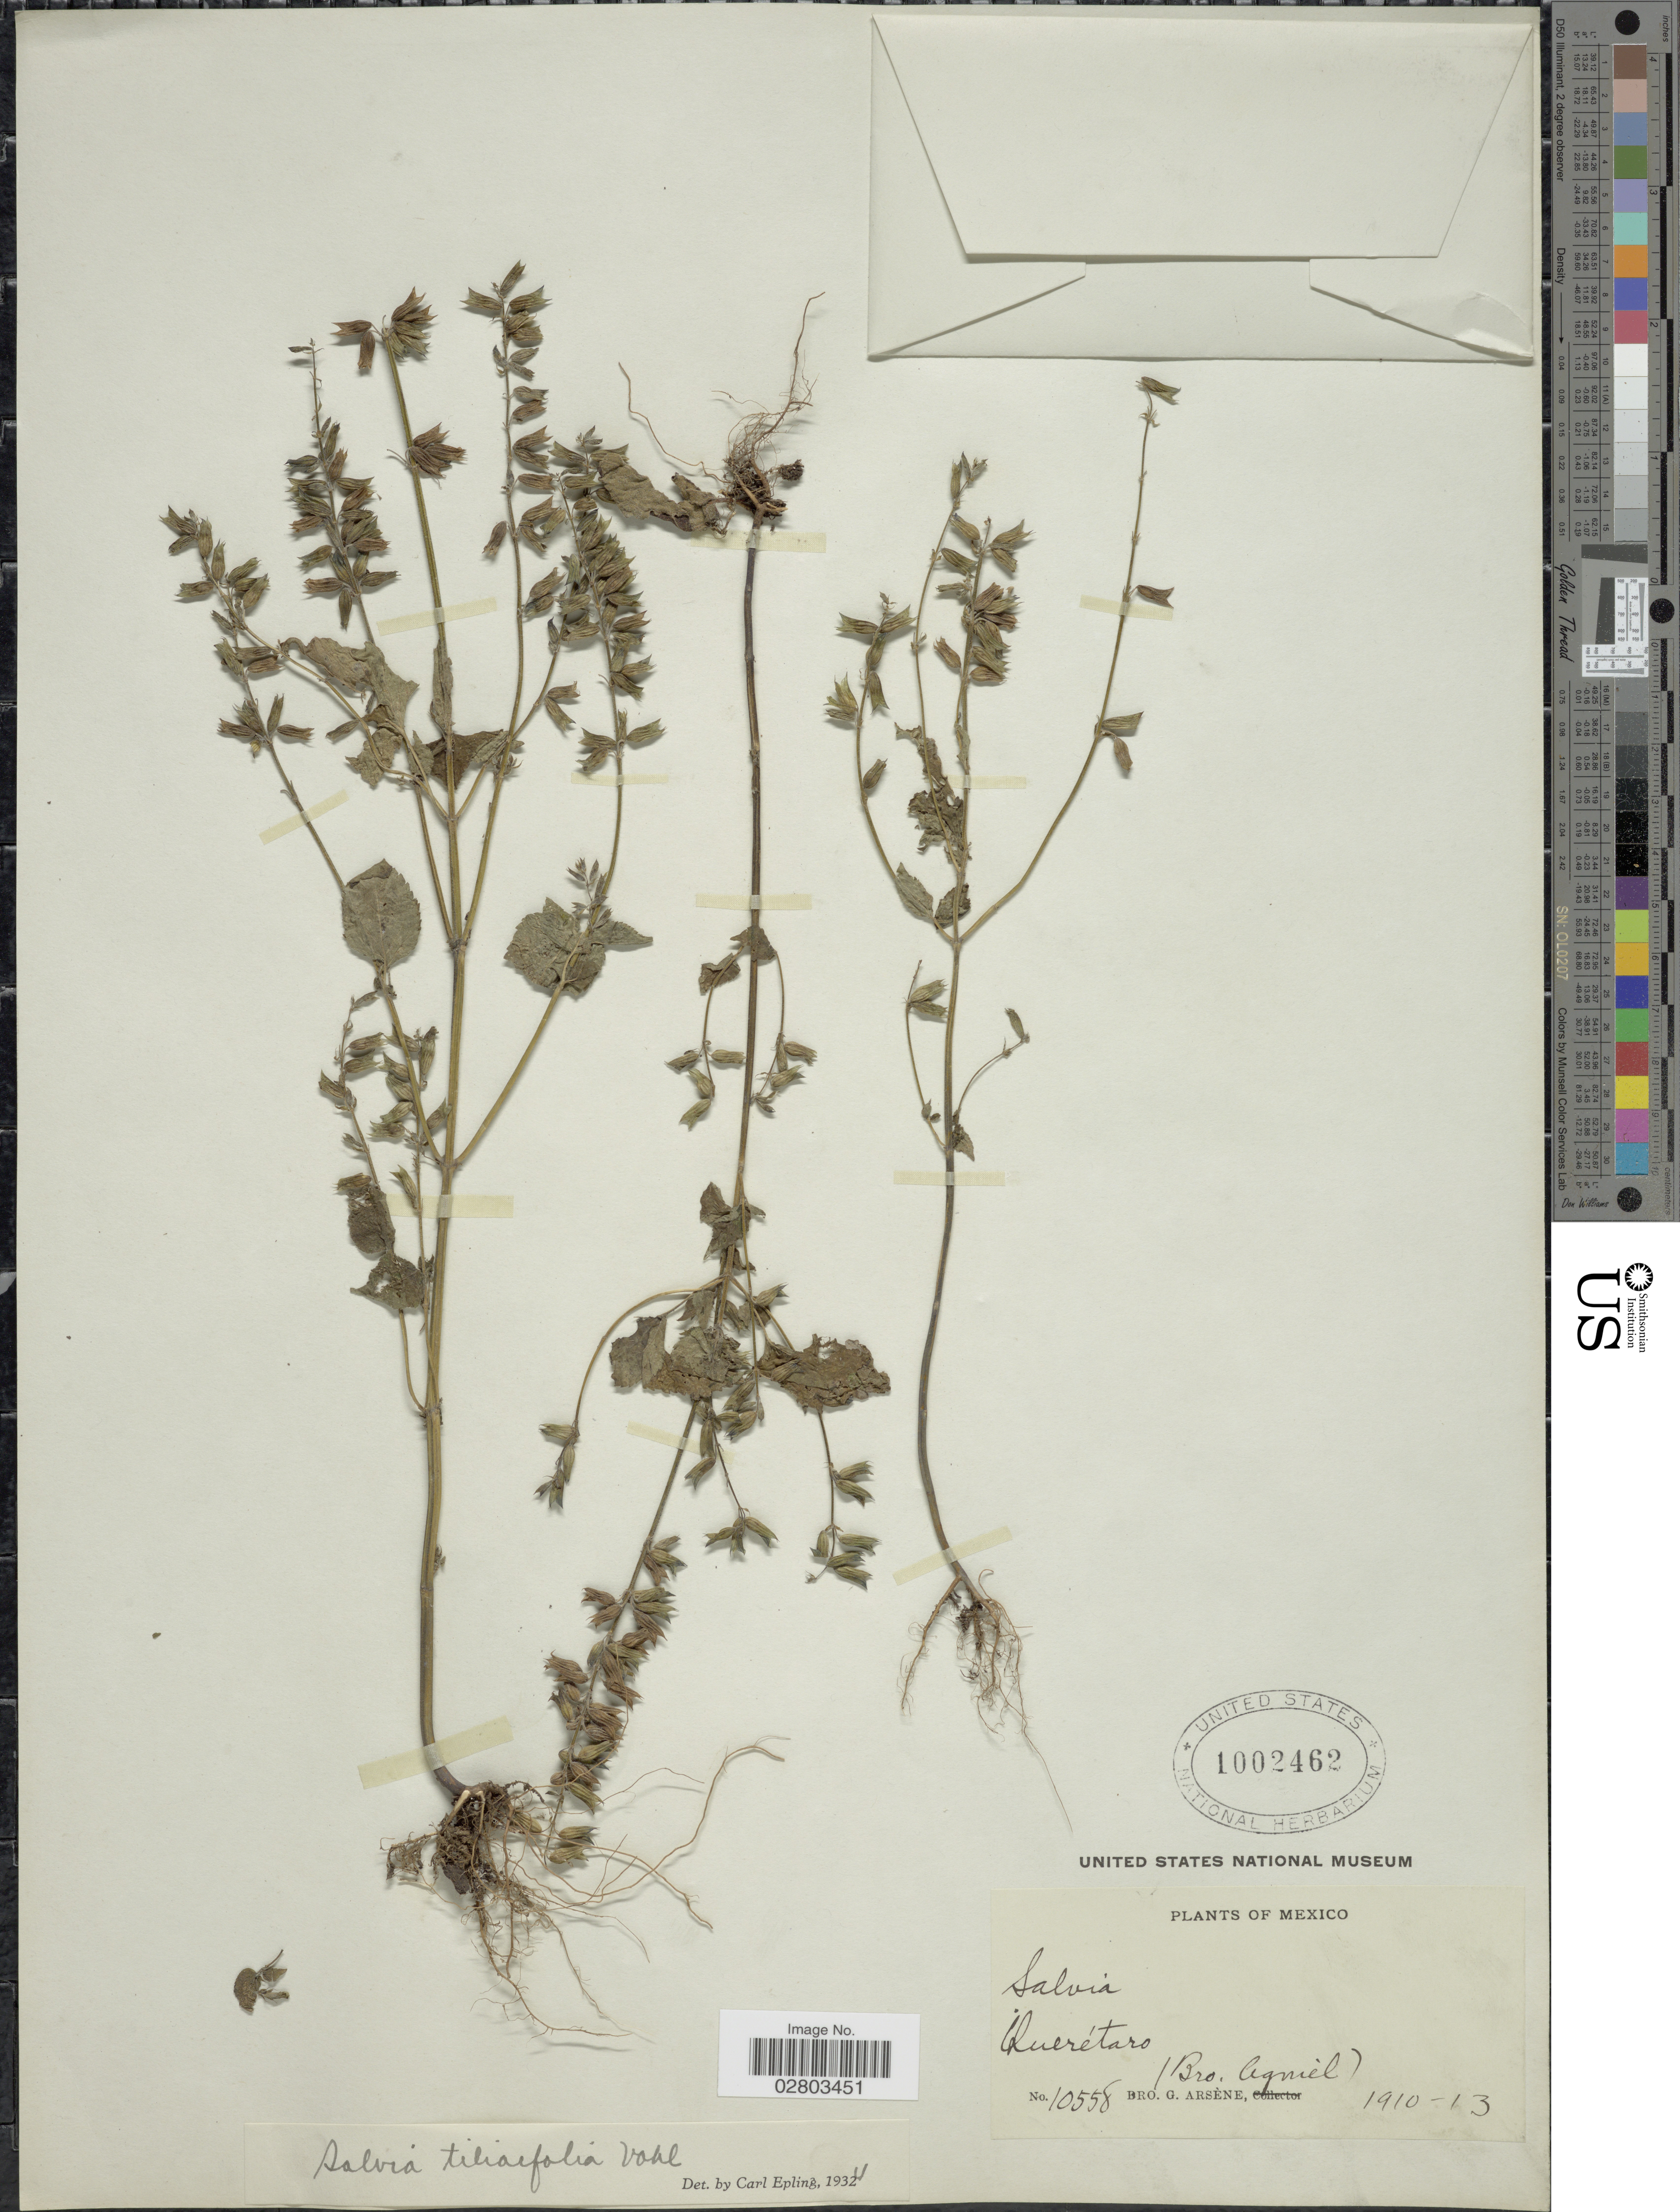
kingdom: Plantae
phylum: Tracheophyta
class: Magnoliopsida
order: Lamiales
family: Lamiaceae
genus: Salvia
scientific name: Salvia tiliifolia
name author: Vahl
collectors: Bro. G. Arsène & Bro. Agniel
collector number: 10558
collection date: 1910/1913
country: Mexico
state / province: Querétaro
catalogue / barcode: US 1002462